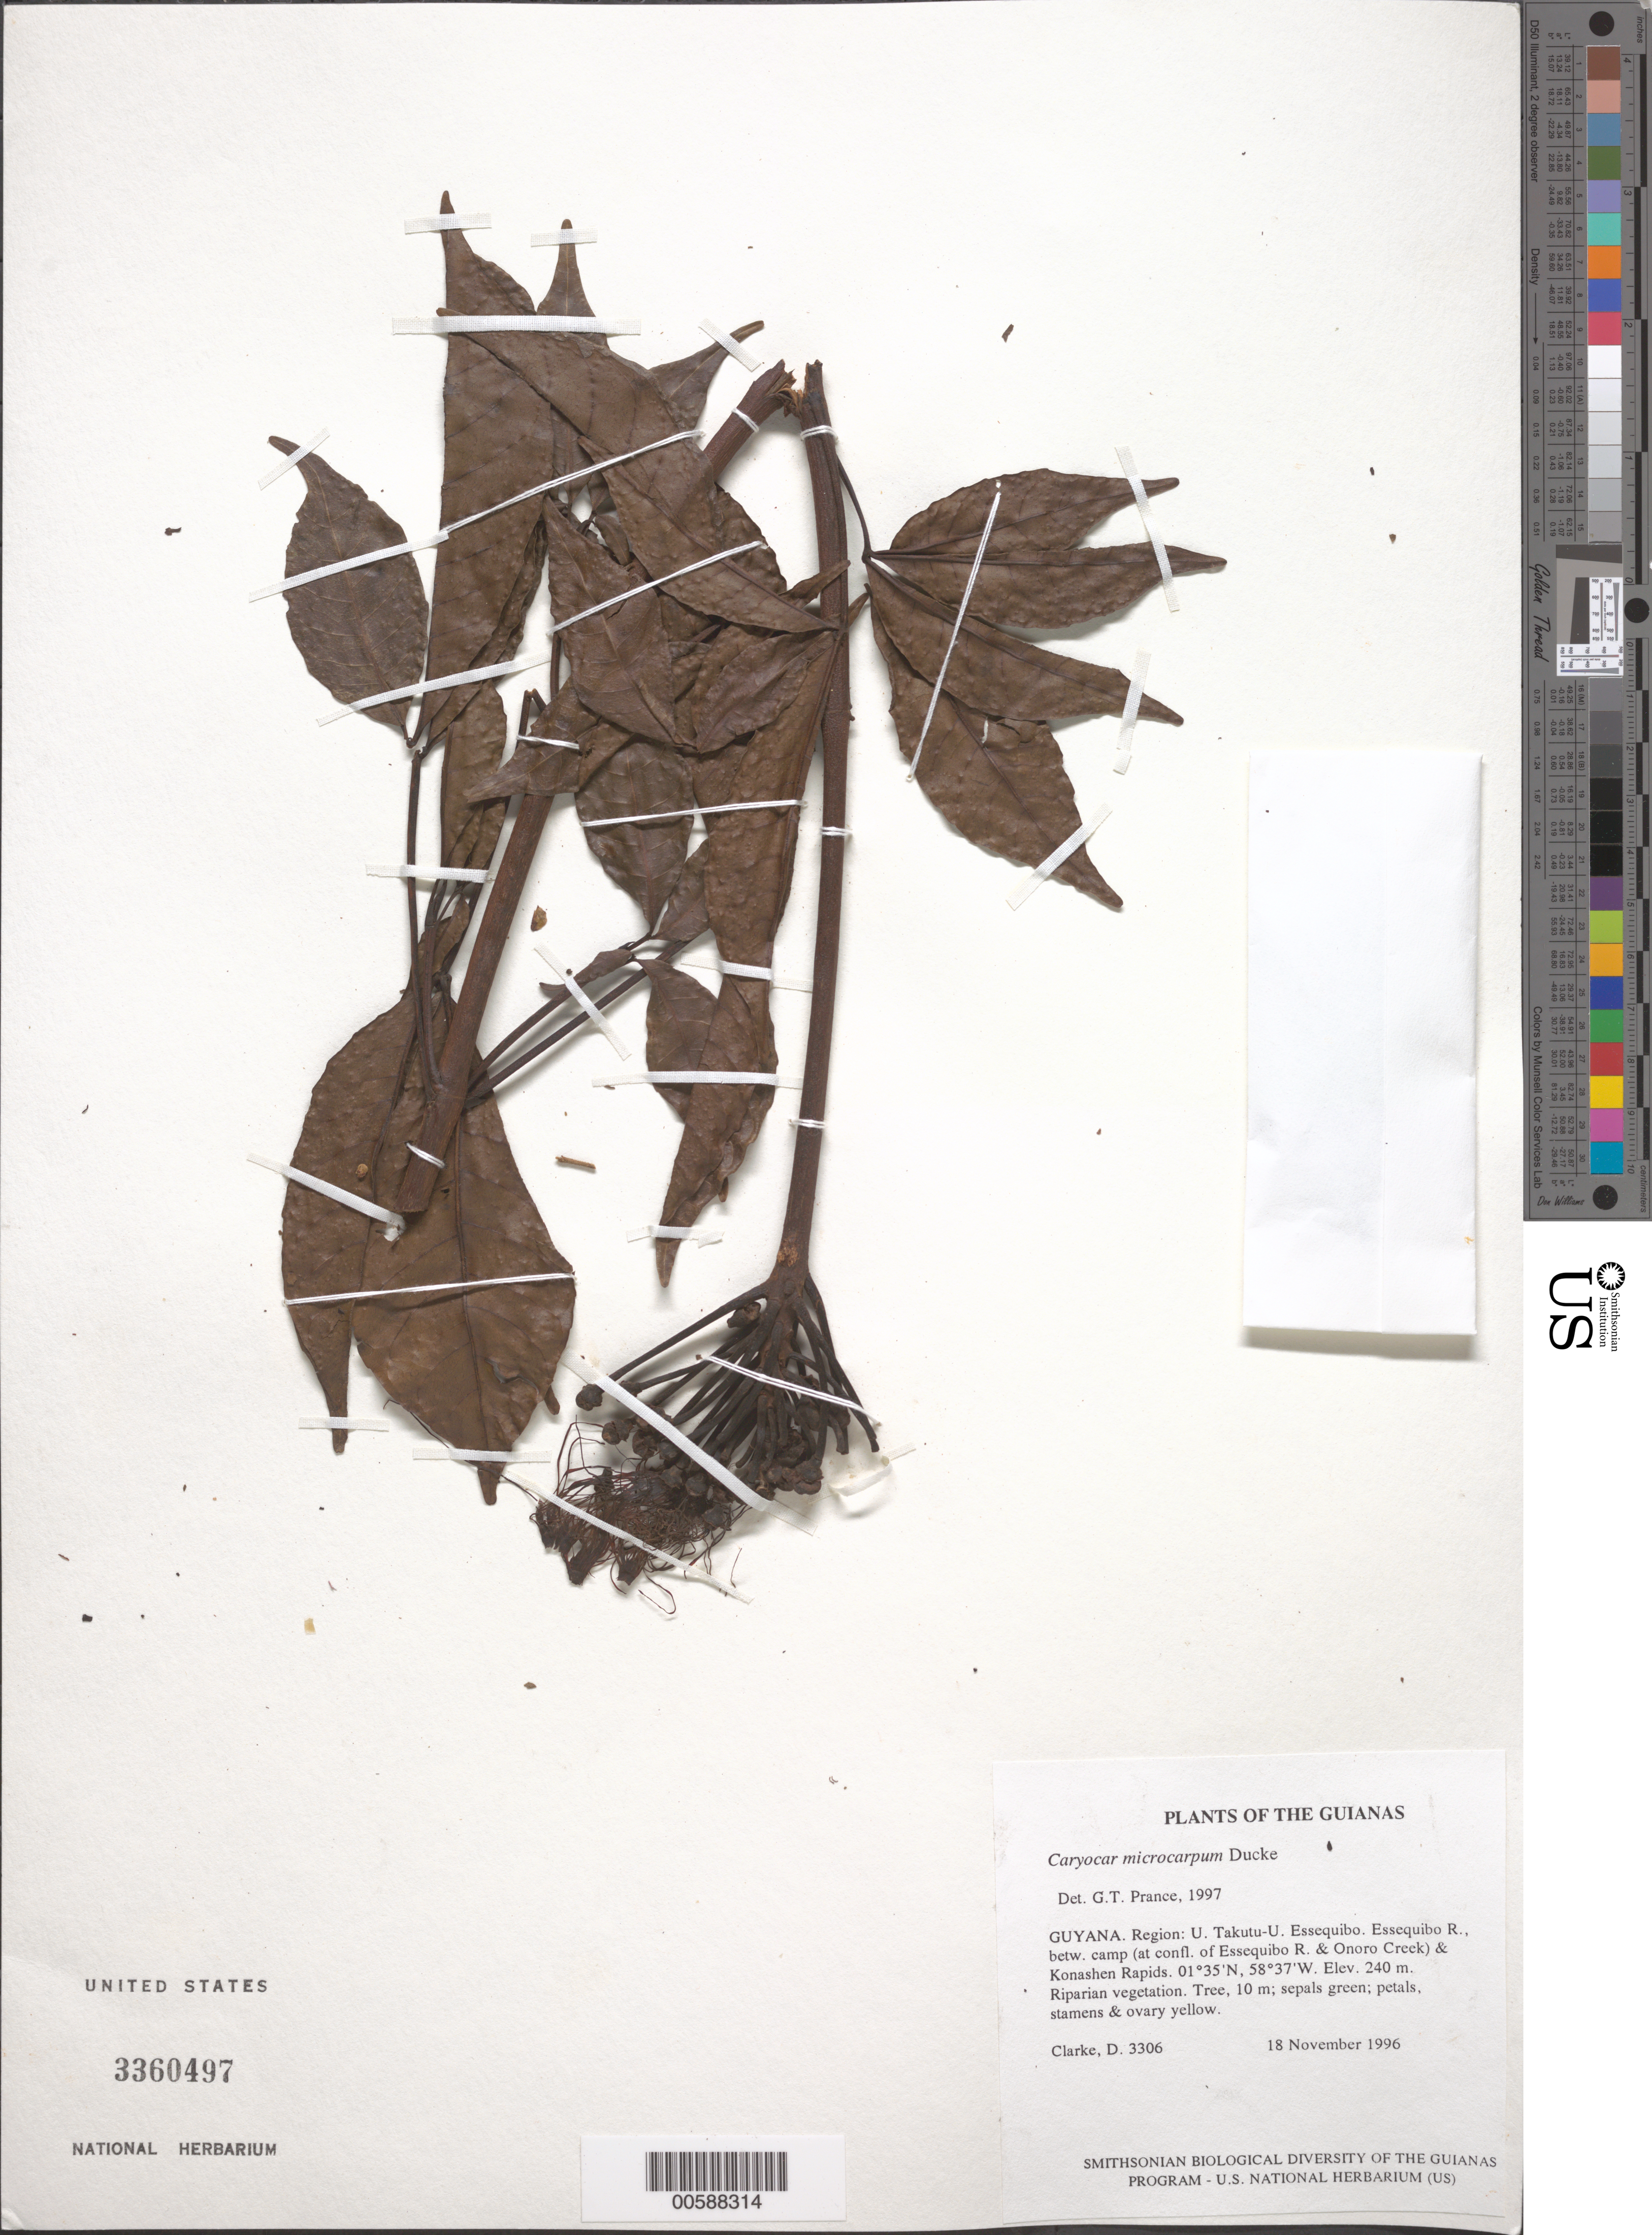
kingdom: Plantae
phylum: Tracheophyta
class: Magnoliopsida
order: Malpighiales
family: Caryocaraceae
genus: Caryocar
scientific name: Caryocar microcarpum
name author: Ducke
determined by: Prance, G. T.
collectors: H. D. Clarke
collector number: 3306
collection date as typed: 18 November 1996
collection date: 1996-11-18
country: Guyana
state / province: U. Takutu-U. Essequibo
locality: Essequibo R., betw. camp (at confl. of Essequibo R. & Onoro Creek) & Konashen Rapids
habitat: Riparian vegetation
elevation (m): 240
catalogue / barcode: US 3360497